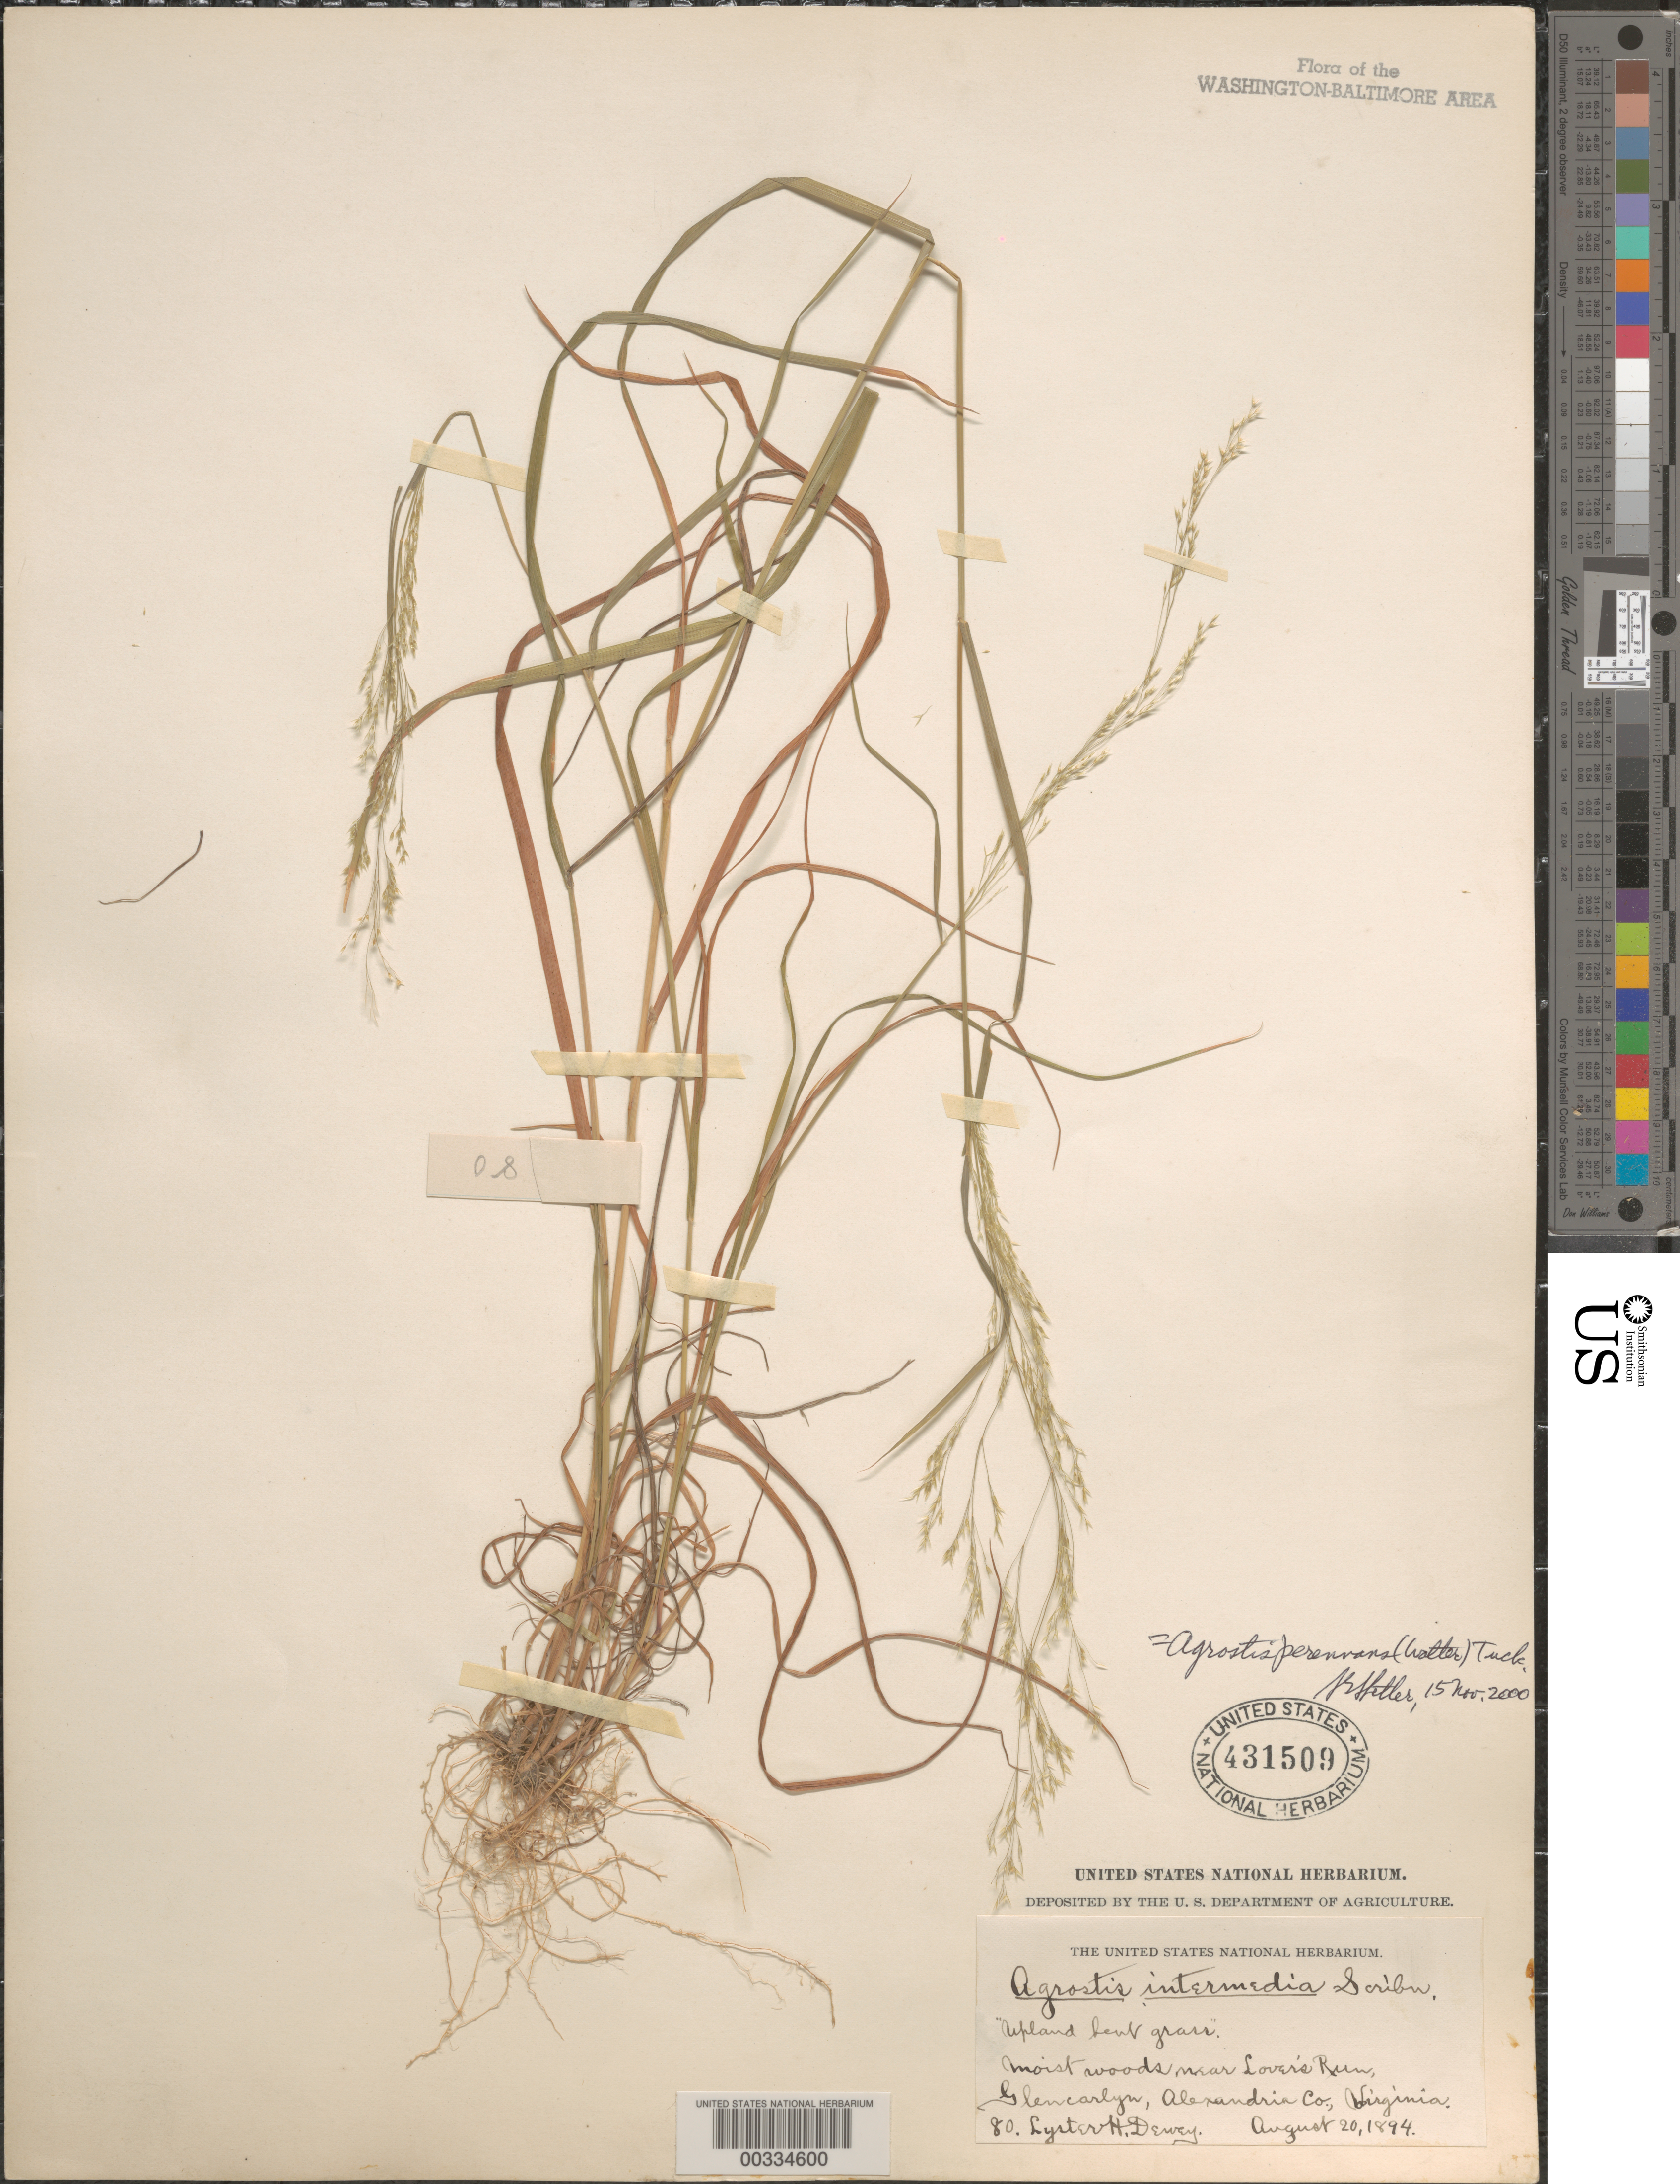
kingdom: Plantae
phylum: Tracheophyta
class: Liliopsida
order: Poales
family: Poaceae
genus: Agrostis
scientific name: Agrostis perennans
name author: (Walter) Tuck.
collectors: L. H. Dewey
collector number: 80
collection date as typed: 20 Aug 1894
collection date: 1894-08-20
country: United States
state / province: Virginia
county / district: Arlington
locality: Lovers Run vicinity, Glencarlyn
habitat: Moist woods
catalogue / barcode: US 431509